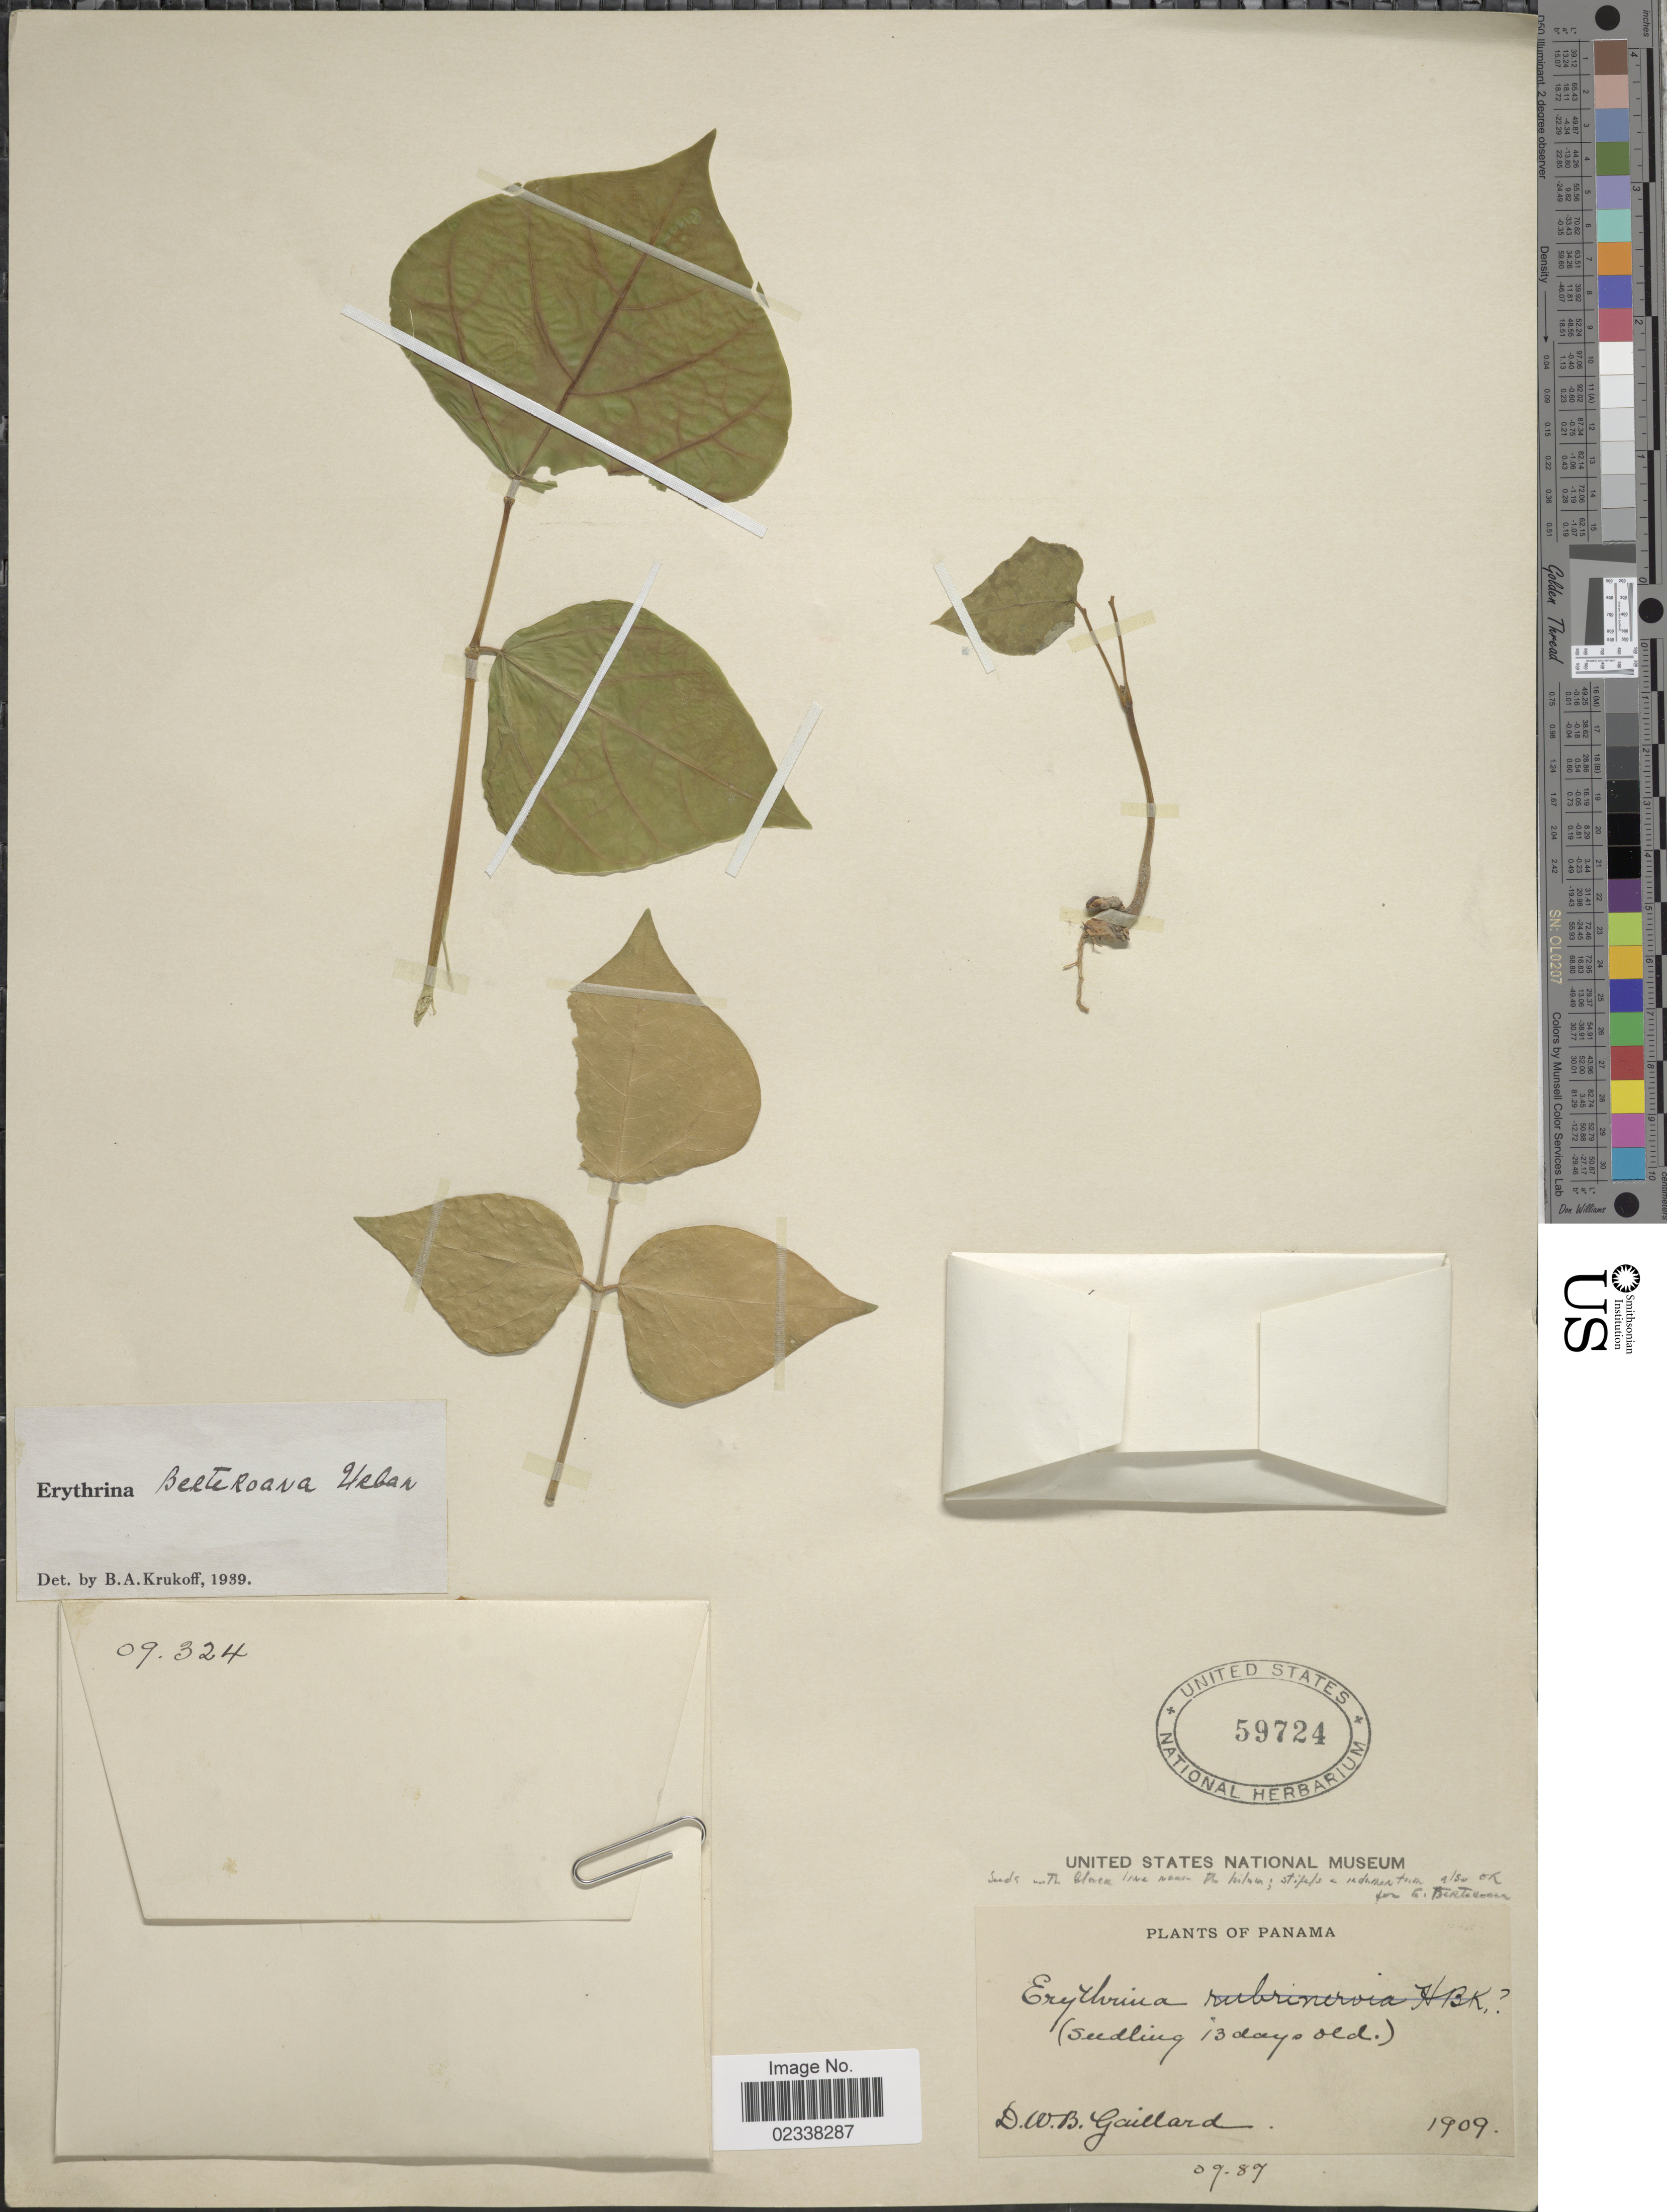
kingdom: Plantae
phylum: Tracheophyta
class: Magnoliopsida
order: Fabales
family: Fabaceae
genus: Erythrina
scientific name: Erythrina berteroana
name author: Urb.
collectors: D. Gaillard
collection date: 1909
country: Panama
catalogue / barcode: US 59724